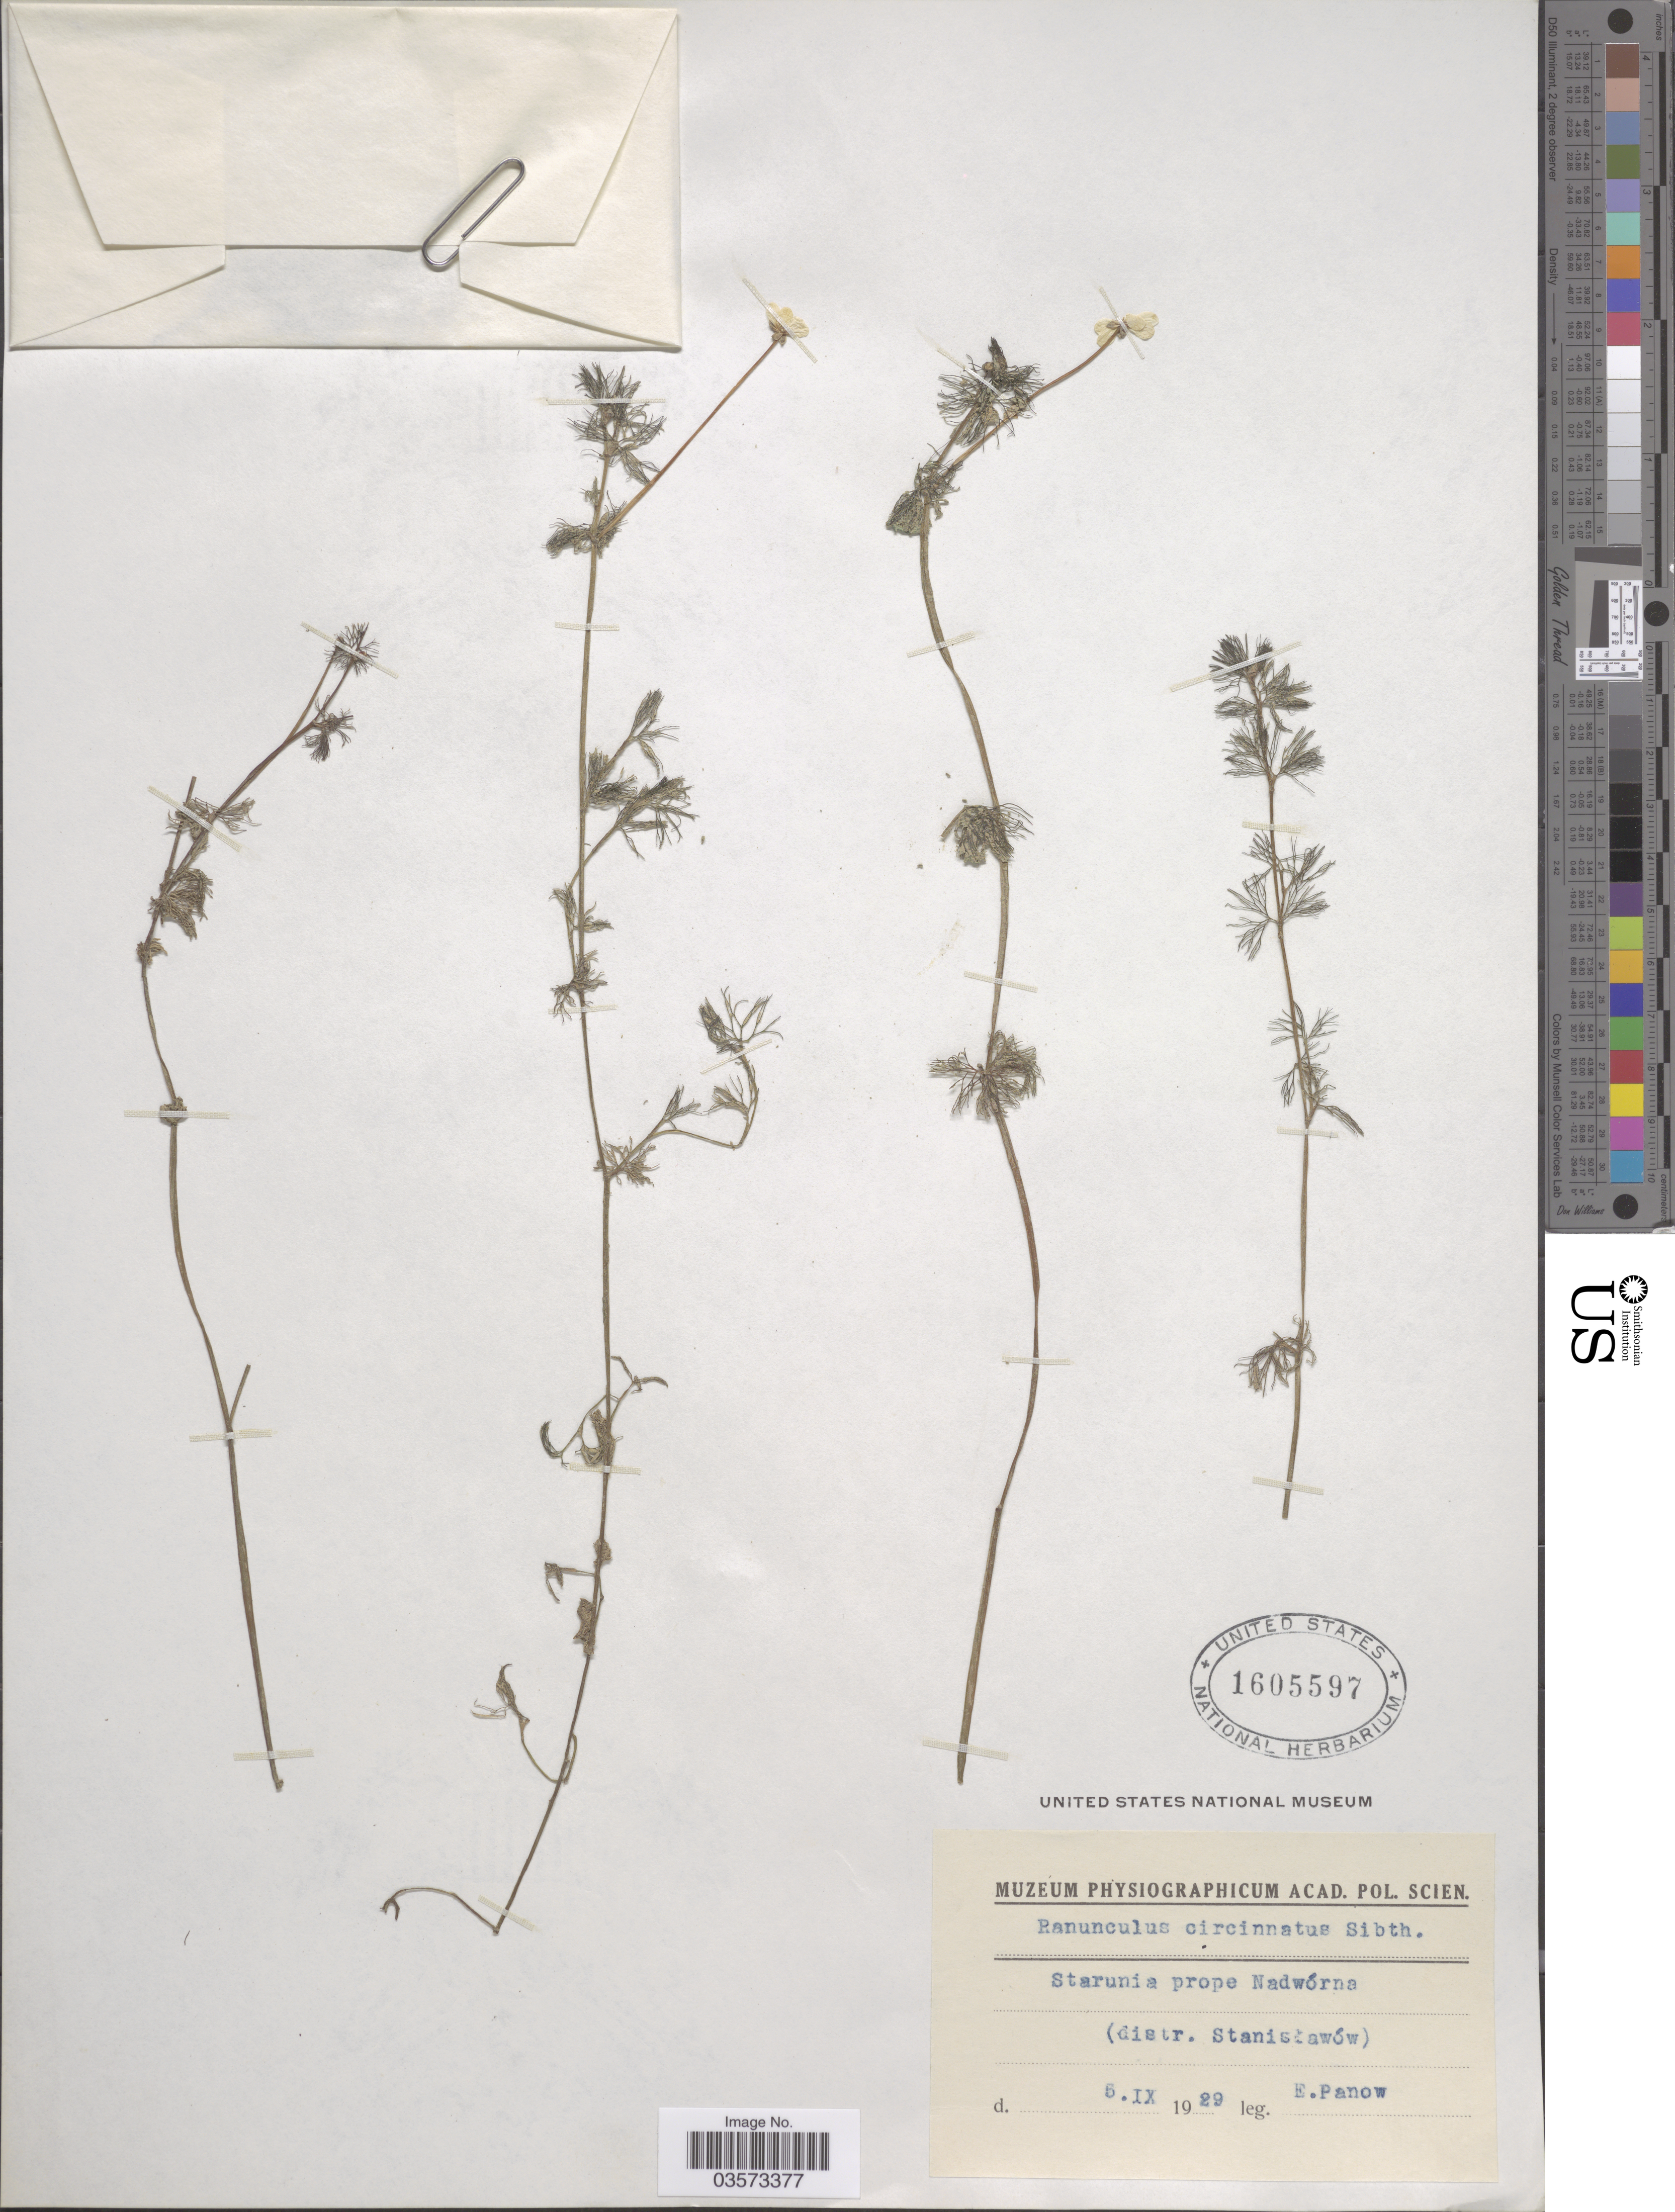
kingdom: Plantae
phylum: Tracheophyta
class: Magnoliopsida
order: Ranunculales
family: Ranunculaceae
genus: Ranunculus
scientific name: Ranunculus circinatus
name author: Sibth.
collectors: E. Panow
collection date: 1929-09-05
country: Ukraine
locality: Starunia prope Nadwórna (distr. Stanisławów).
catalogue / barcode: US 1605597